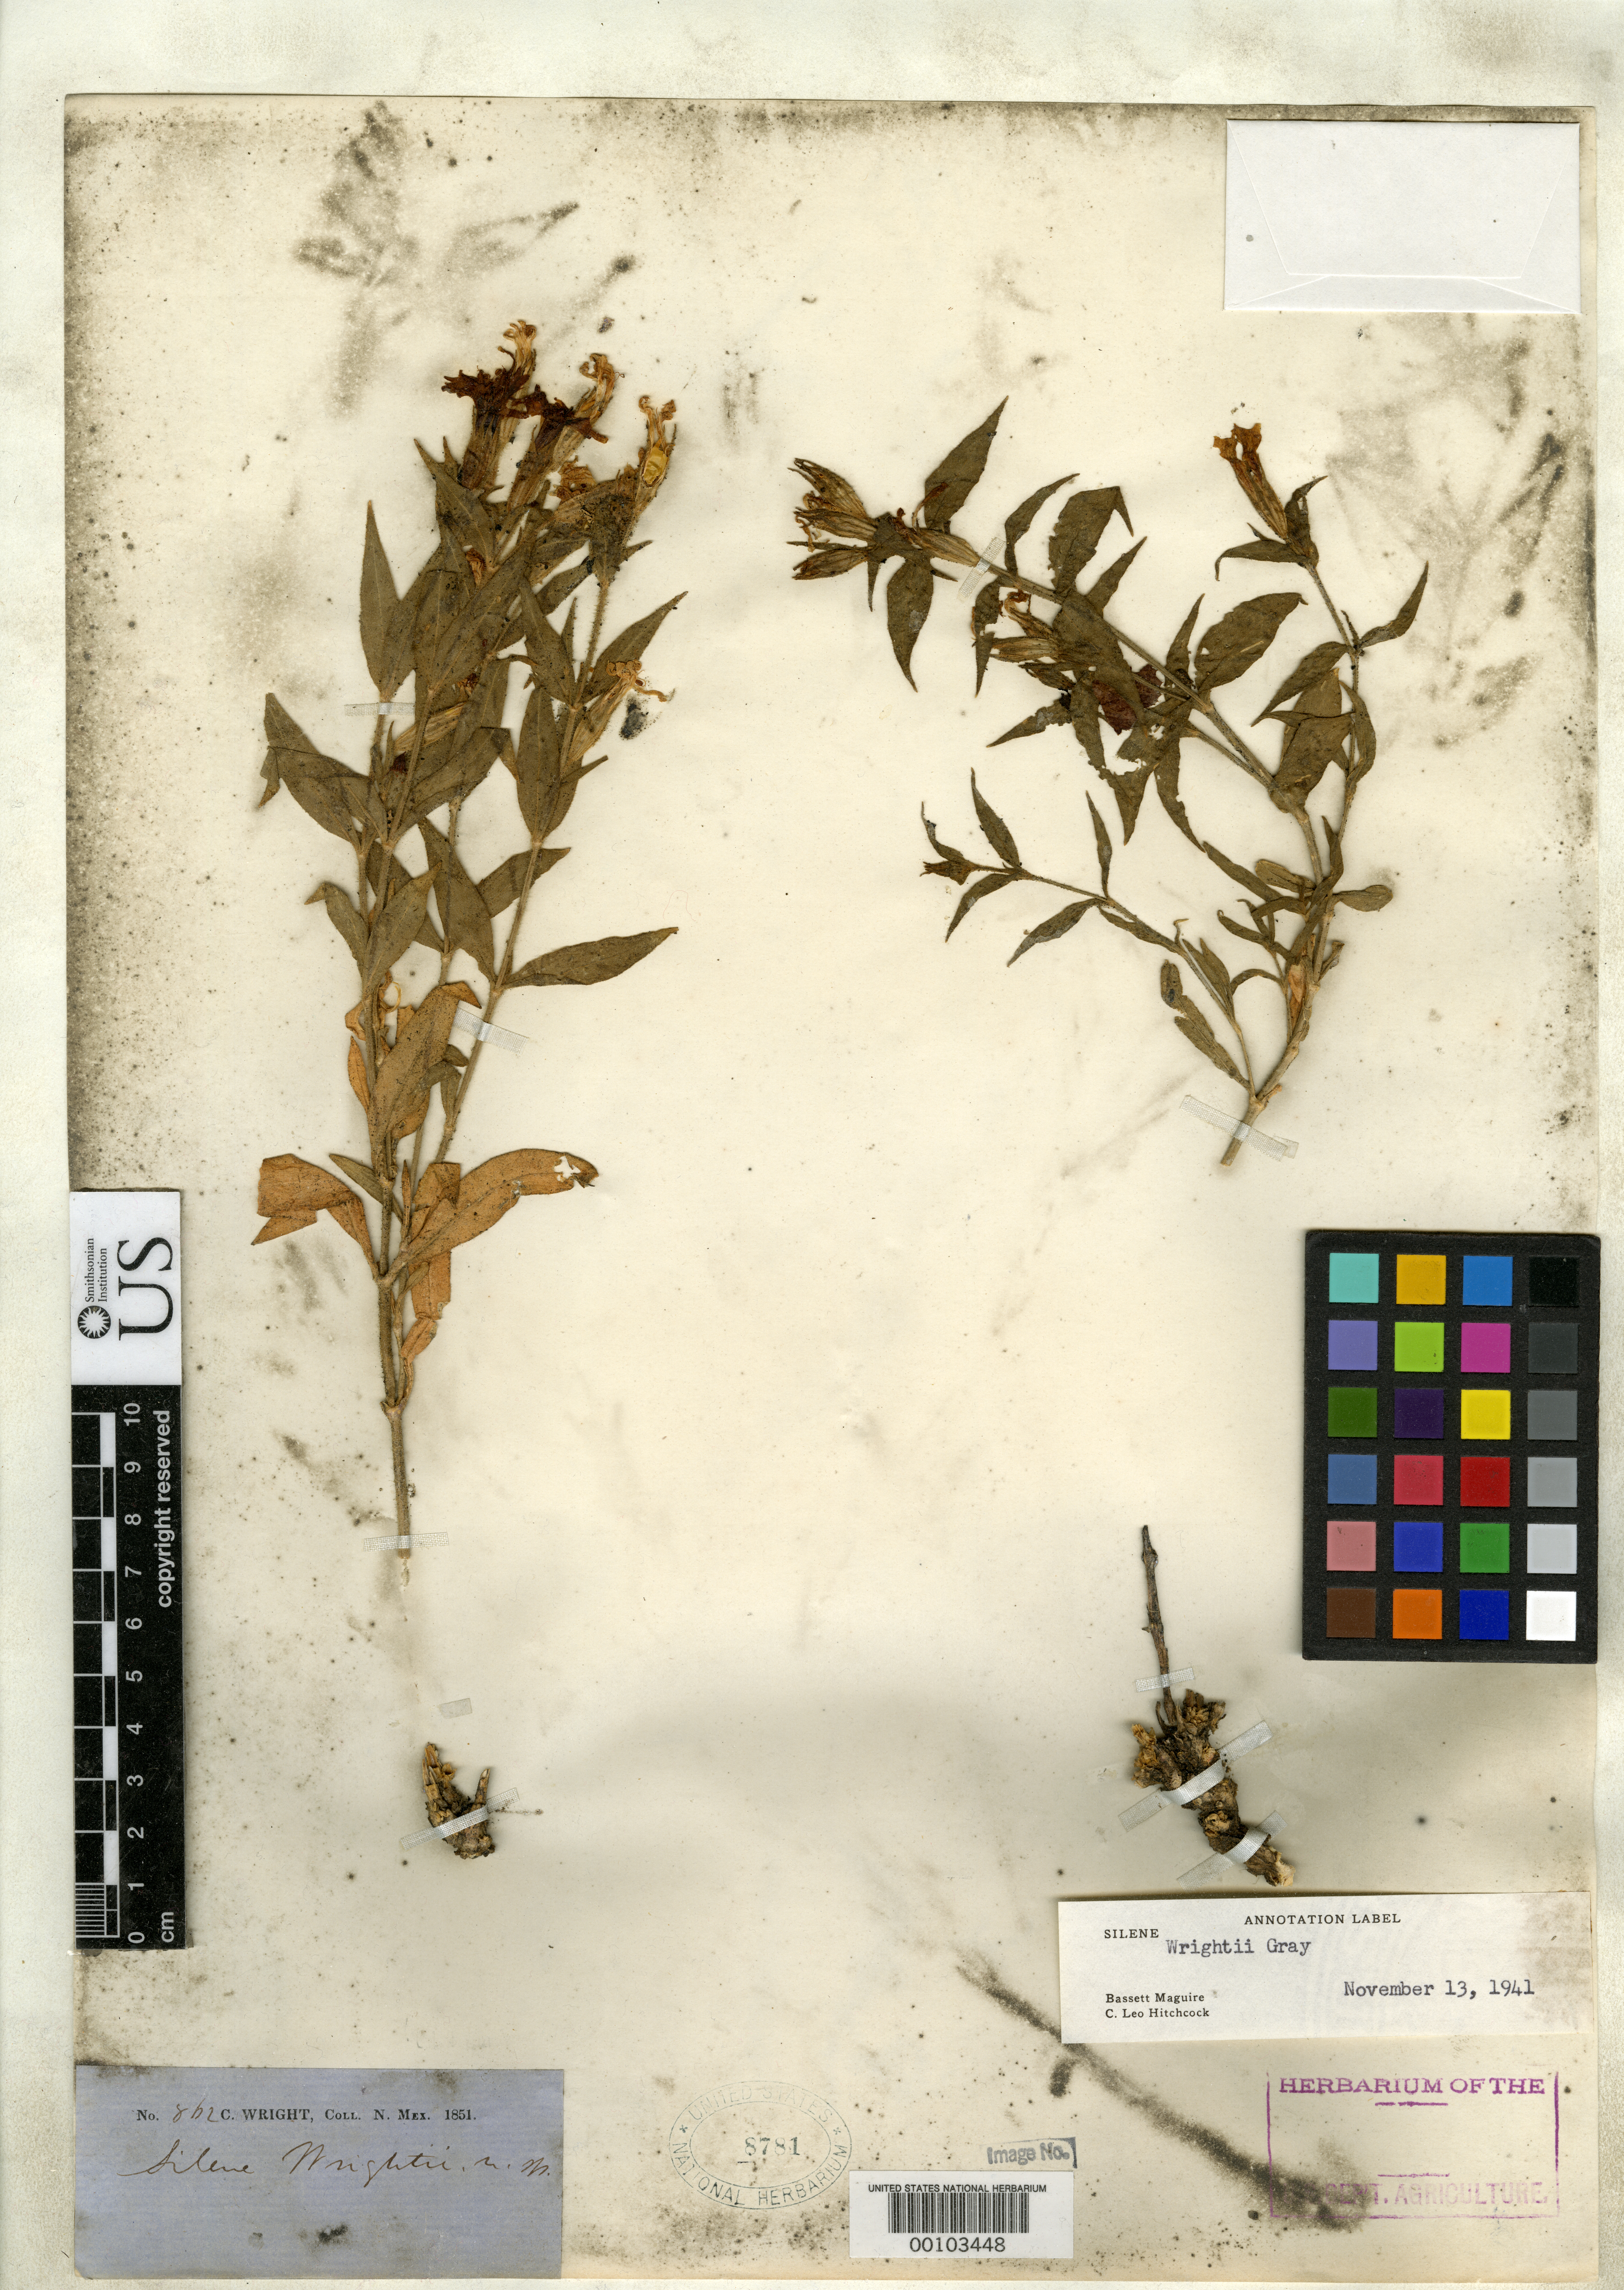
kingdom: Plantae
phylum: Tracheophyta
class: Magnoliopsida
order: Caryophyllales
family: Caryophyllaceae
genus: Silene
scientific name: Silene wrightii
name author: A. Gray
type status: Type Collection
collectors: C. Wright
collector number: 862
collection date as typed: Aug 1851 to -- Oct 1851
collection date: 1851-08/1851-10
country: United States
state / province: New Mexico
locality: Mountain sides near copper mines.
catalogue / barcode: US 8781